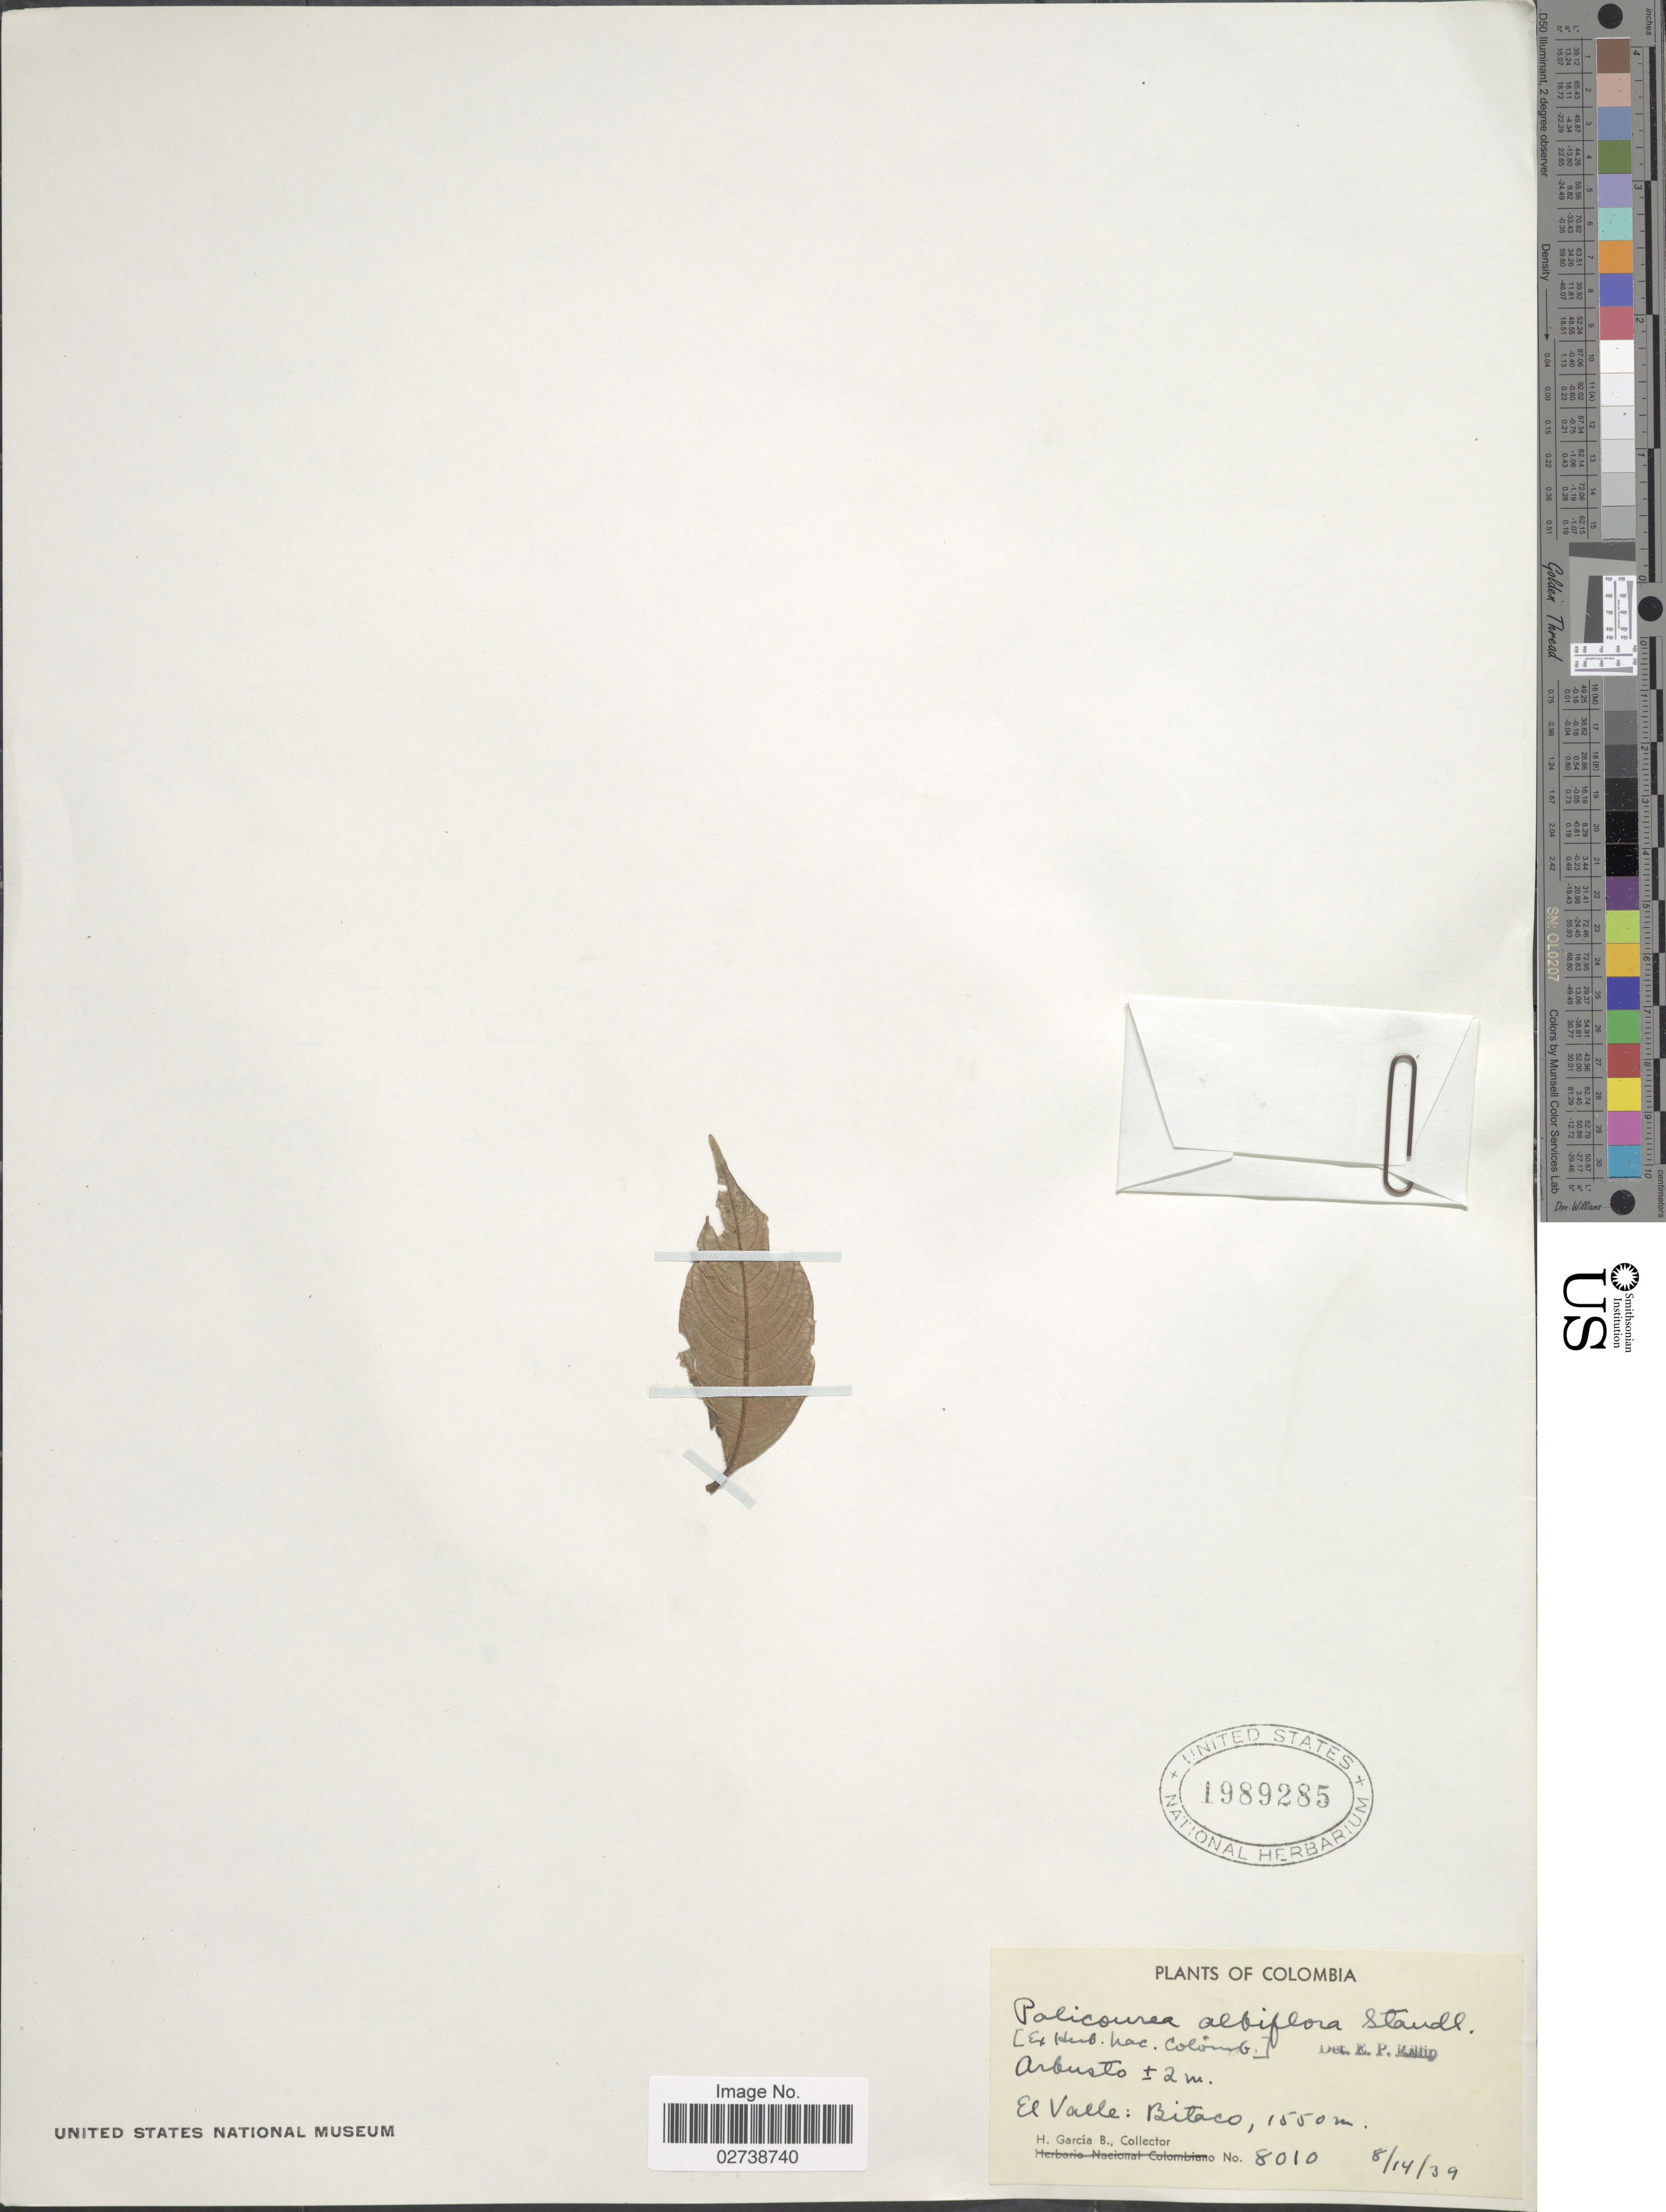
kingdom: Plantae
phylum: Tracheophyta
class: Magnoliopsida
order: Gentianales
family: Rubiaceae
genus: Palicourea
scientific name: Palicourea albiflora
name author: Standl.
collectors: H. García Barriga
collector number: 8010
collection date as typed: Transcribed d/m/y: 14/8/39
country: Colombia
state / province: Valle del Cauca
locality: El Valle: Bitaco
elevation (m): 1550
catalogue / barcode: US 1989285